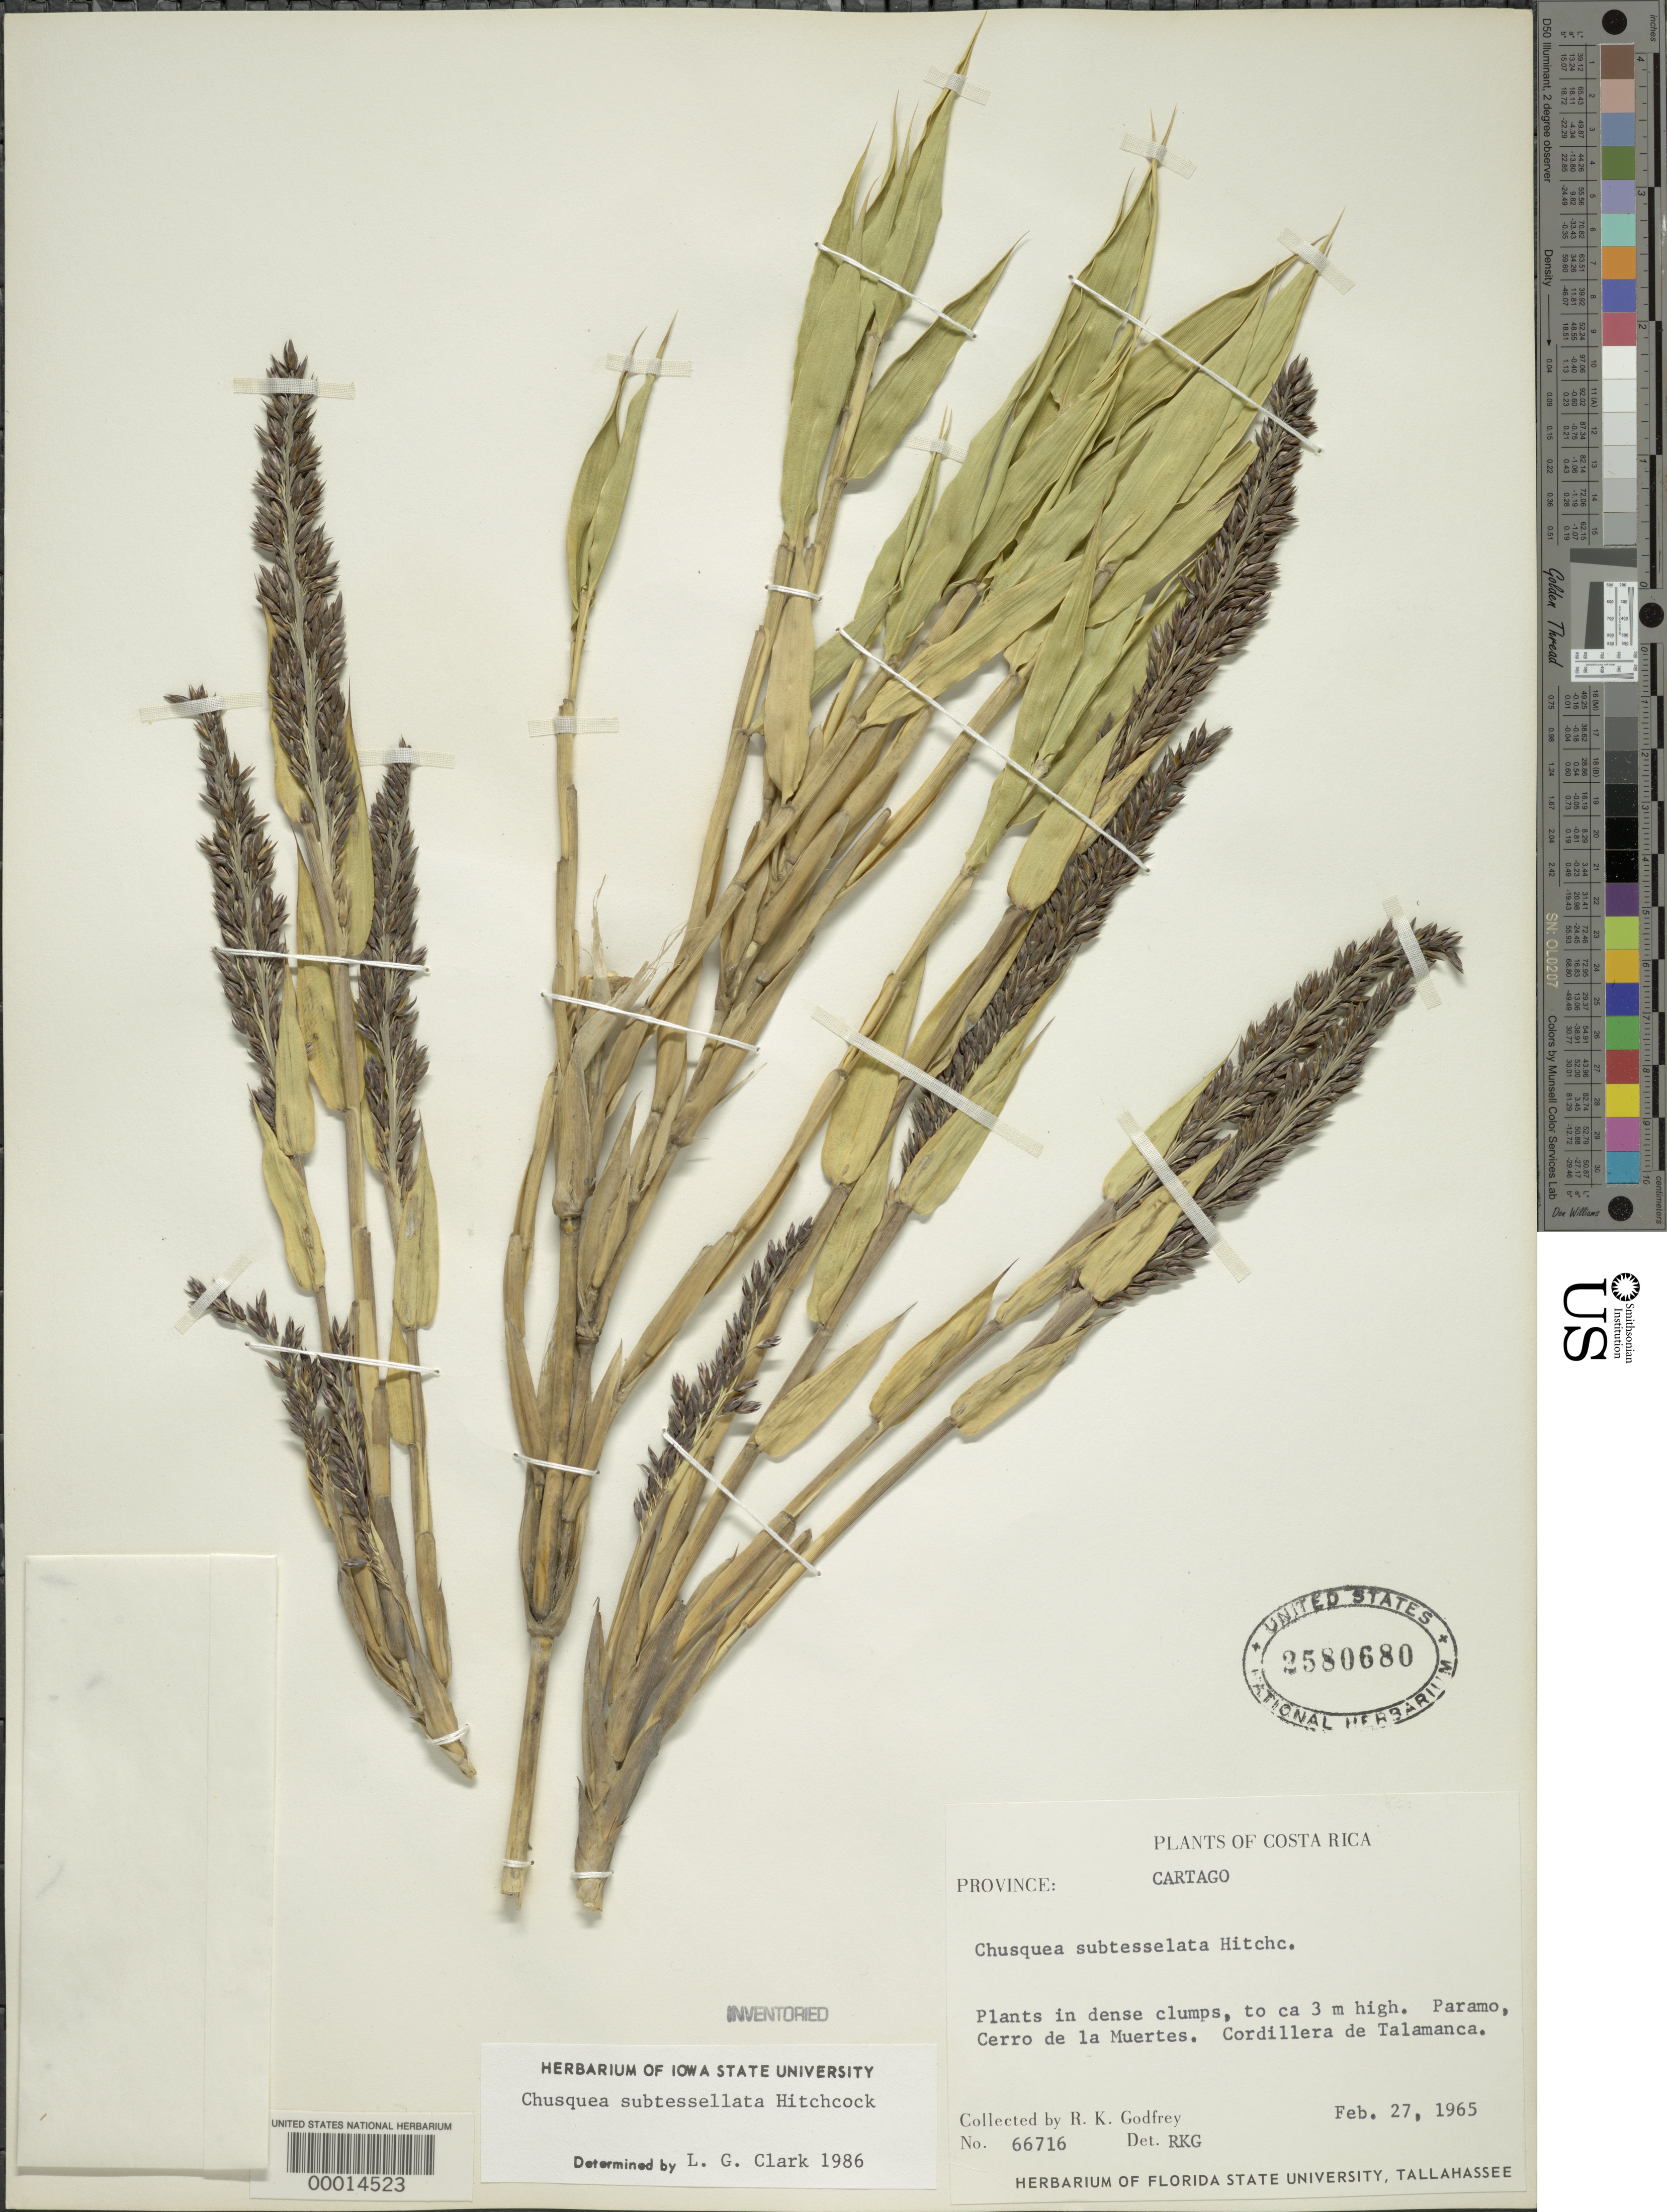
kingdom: Plantae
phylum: Tracheophyta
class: Liliopsida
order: Poales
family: Poaceae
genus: Chusquea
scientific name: Chusquea subtessellata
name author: Hitchc.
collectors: R. K. Godfrey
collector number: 66716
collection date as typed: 27 Feb 1965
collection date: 1965-02-27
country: Costa Rica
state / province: Cartago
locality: Cordillera de Talamanca, Cerro de La Muerte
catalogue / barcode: US 2580680